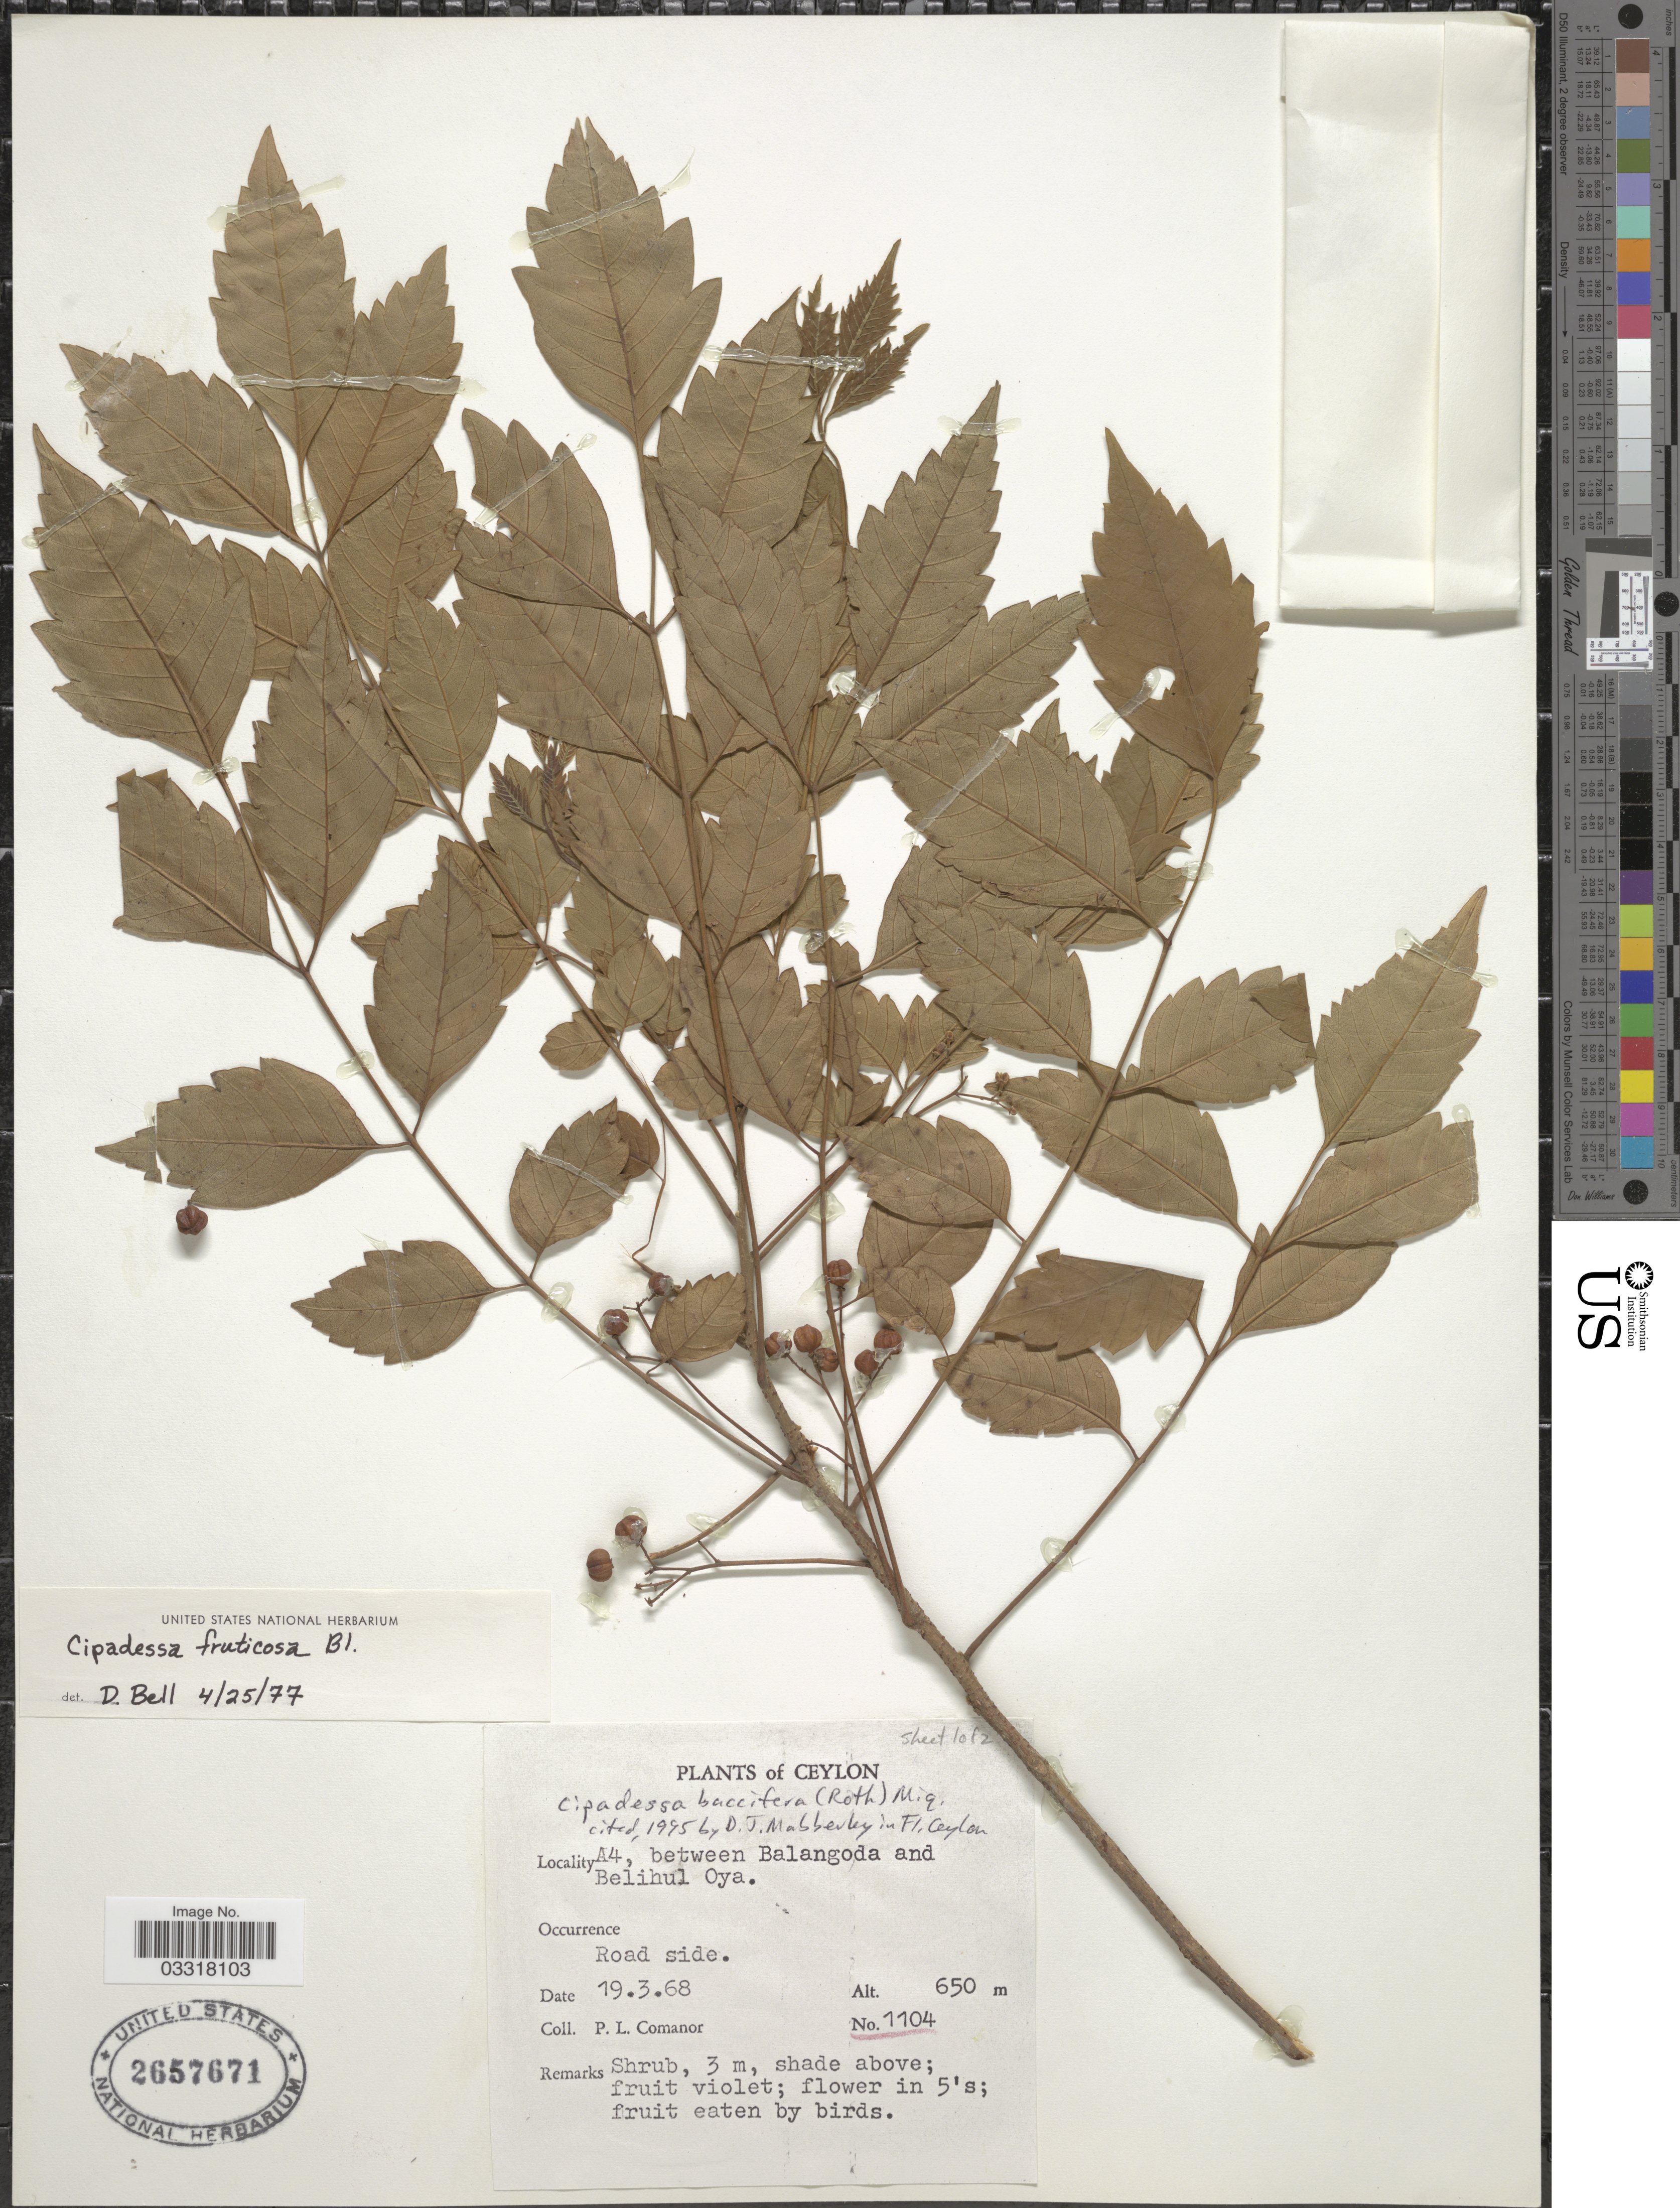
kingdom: Plantae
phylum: Tracheophyta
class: Magnoliopsida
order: Sapindales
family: Meliaceae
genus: Cipadessa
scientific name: Cipadessa baccifera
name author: Miq.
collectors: P. Comanor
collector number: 1104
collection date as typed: Transcribed d/m/y: 19/3/68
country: Sri Lanka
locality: Ceylon. A4, between Balangoda and Belihul Oya.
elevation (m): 650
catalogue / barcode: US 2657671